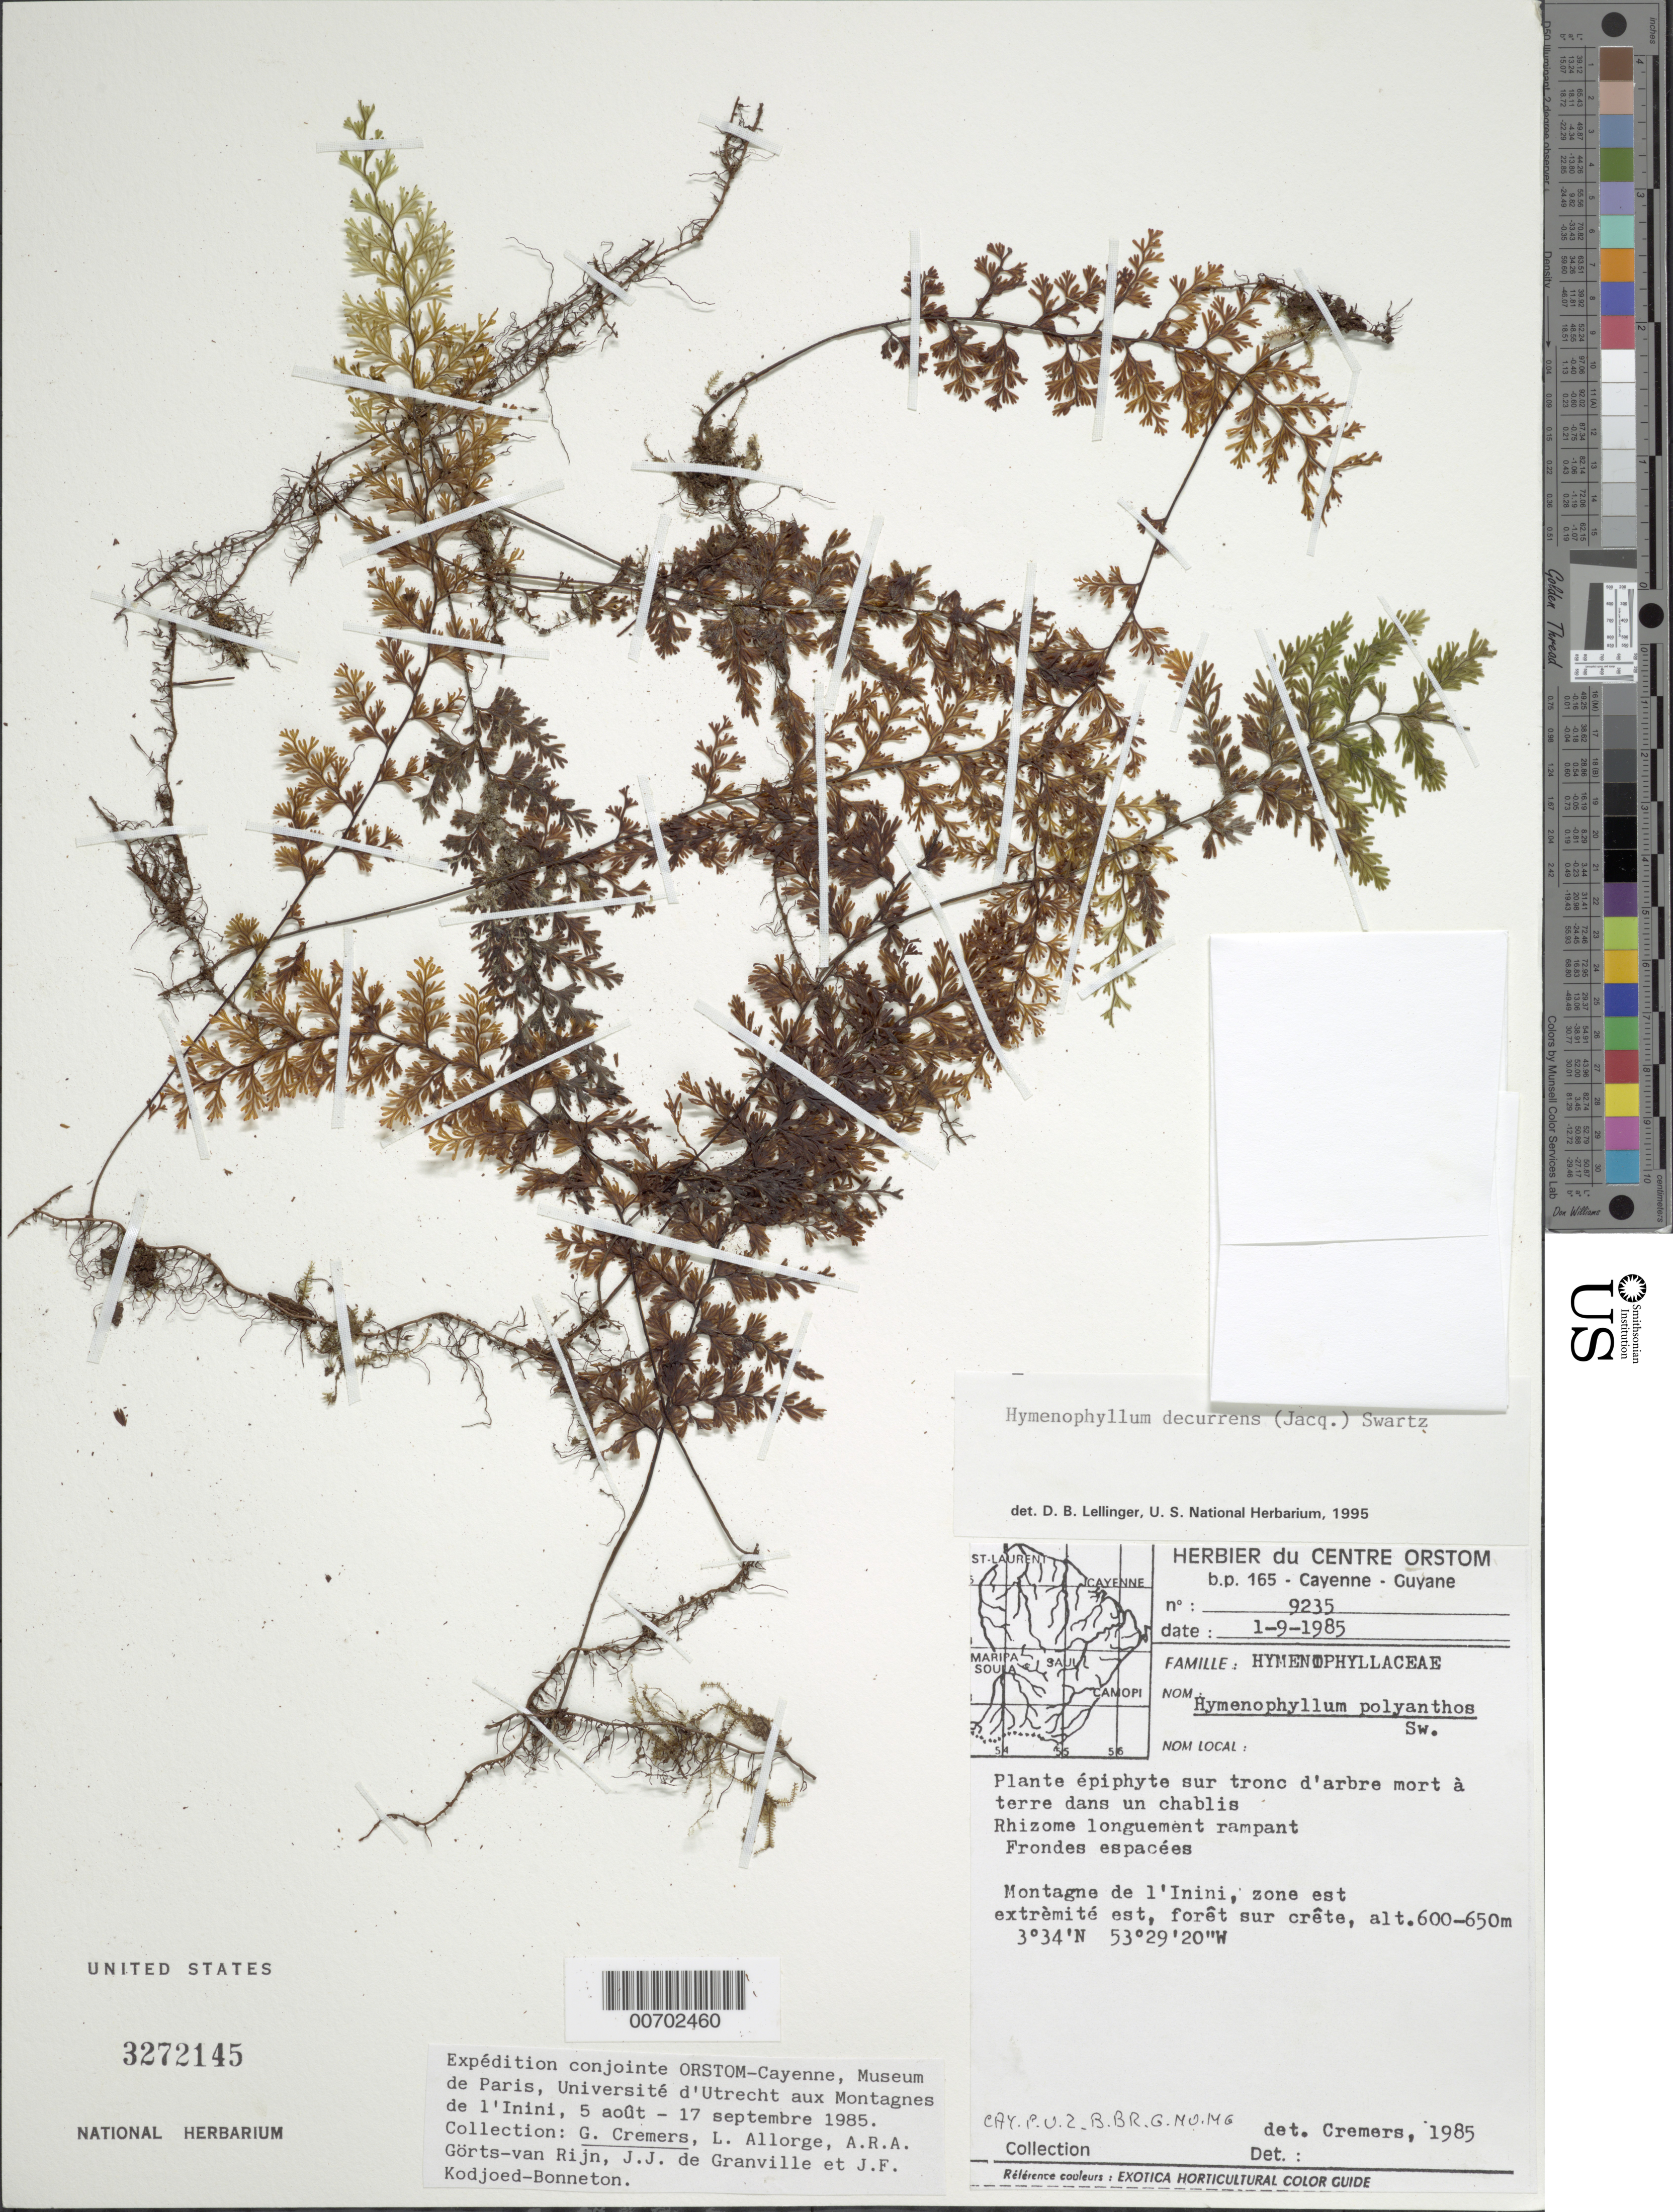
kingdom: Plantae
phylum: Tracheophyta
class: Polypodiopsida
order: Hymenophyllales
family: Hymenophyllaceae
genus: Hymenophyllum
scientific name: Hymenophyllum decurrens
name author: (Jacq.) Sw.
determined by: Lellinger, David B., (BOT), Smithsonian Institution - National Museum of Natural History (UNITED STATES)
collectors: G. Cremers et al.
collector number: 9235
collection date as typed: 1-Sep-85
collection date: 1985-09-01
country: French Guiana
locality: Montagnes de l'Inini, zone est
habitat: Forêt sur crete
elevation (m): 600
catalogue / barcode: US 3272145